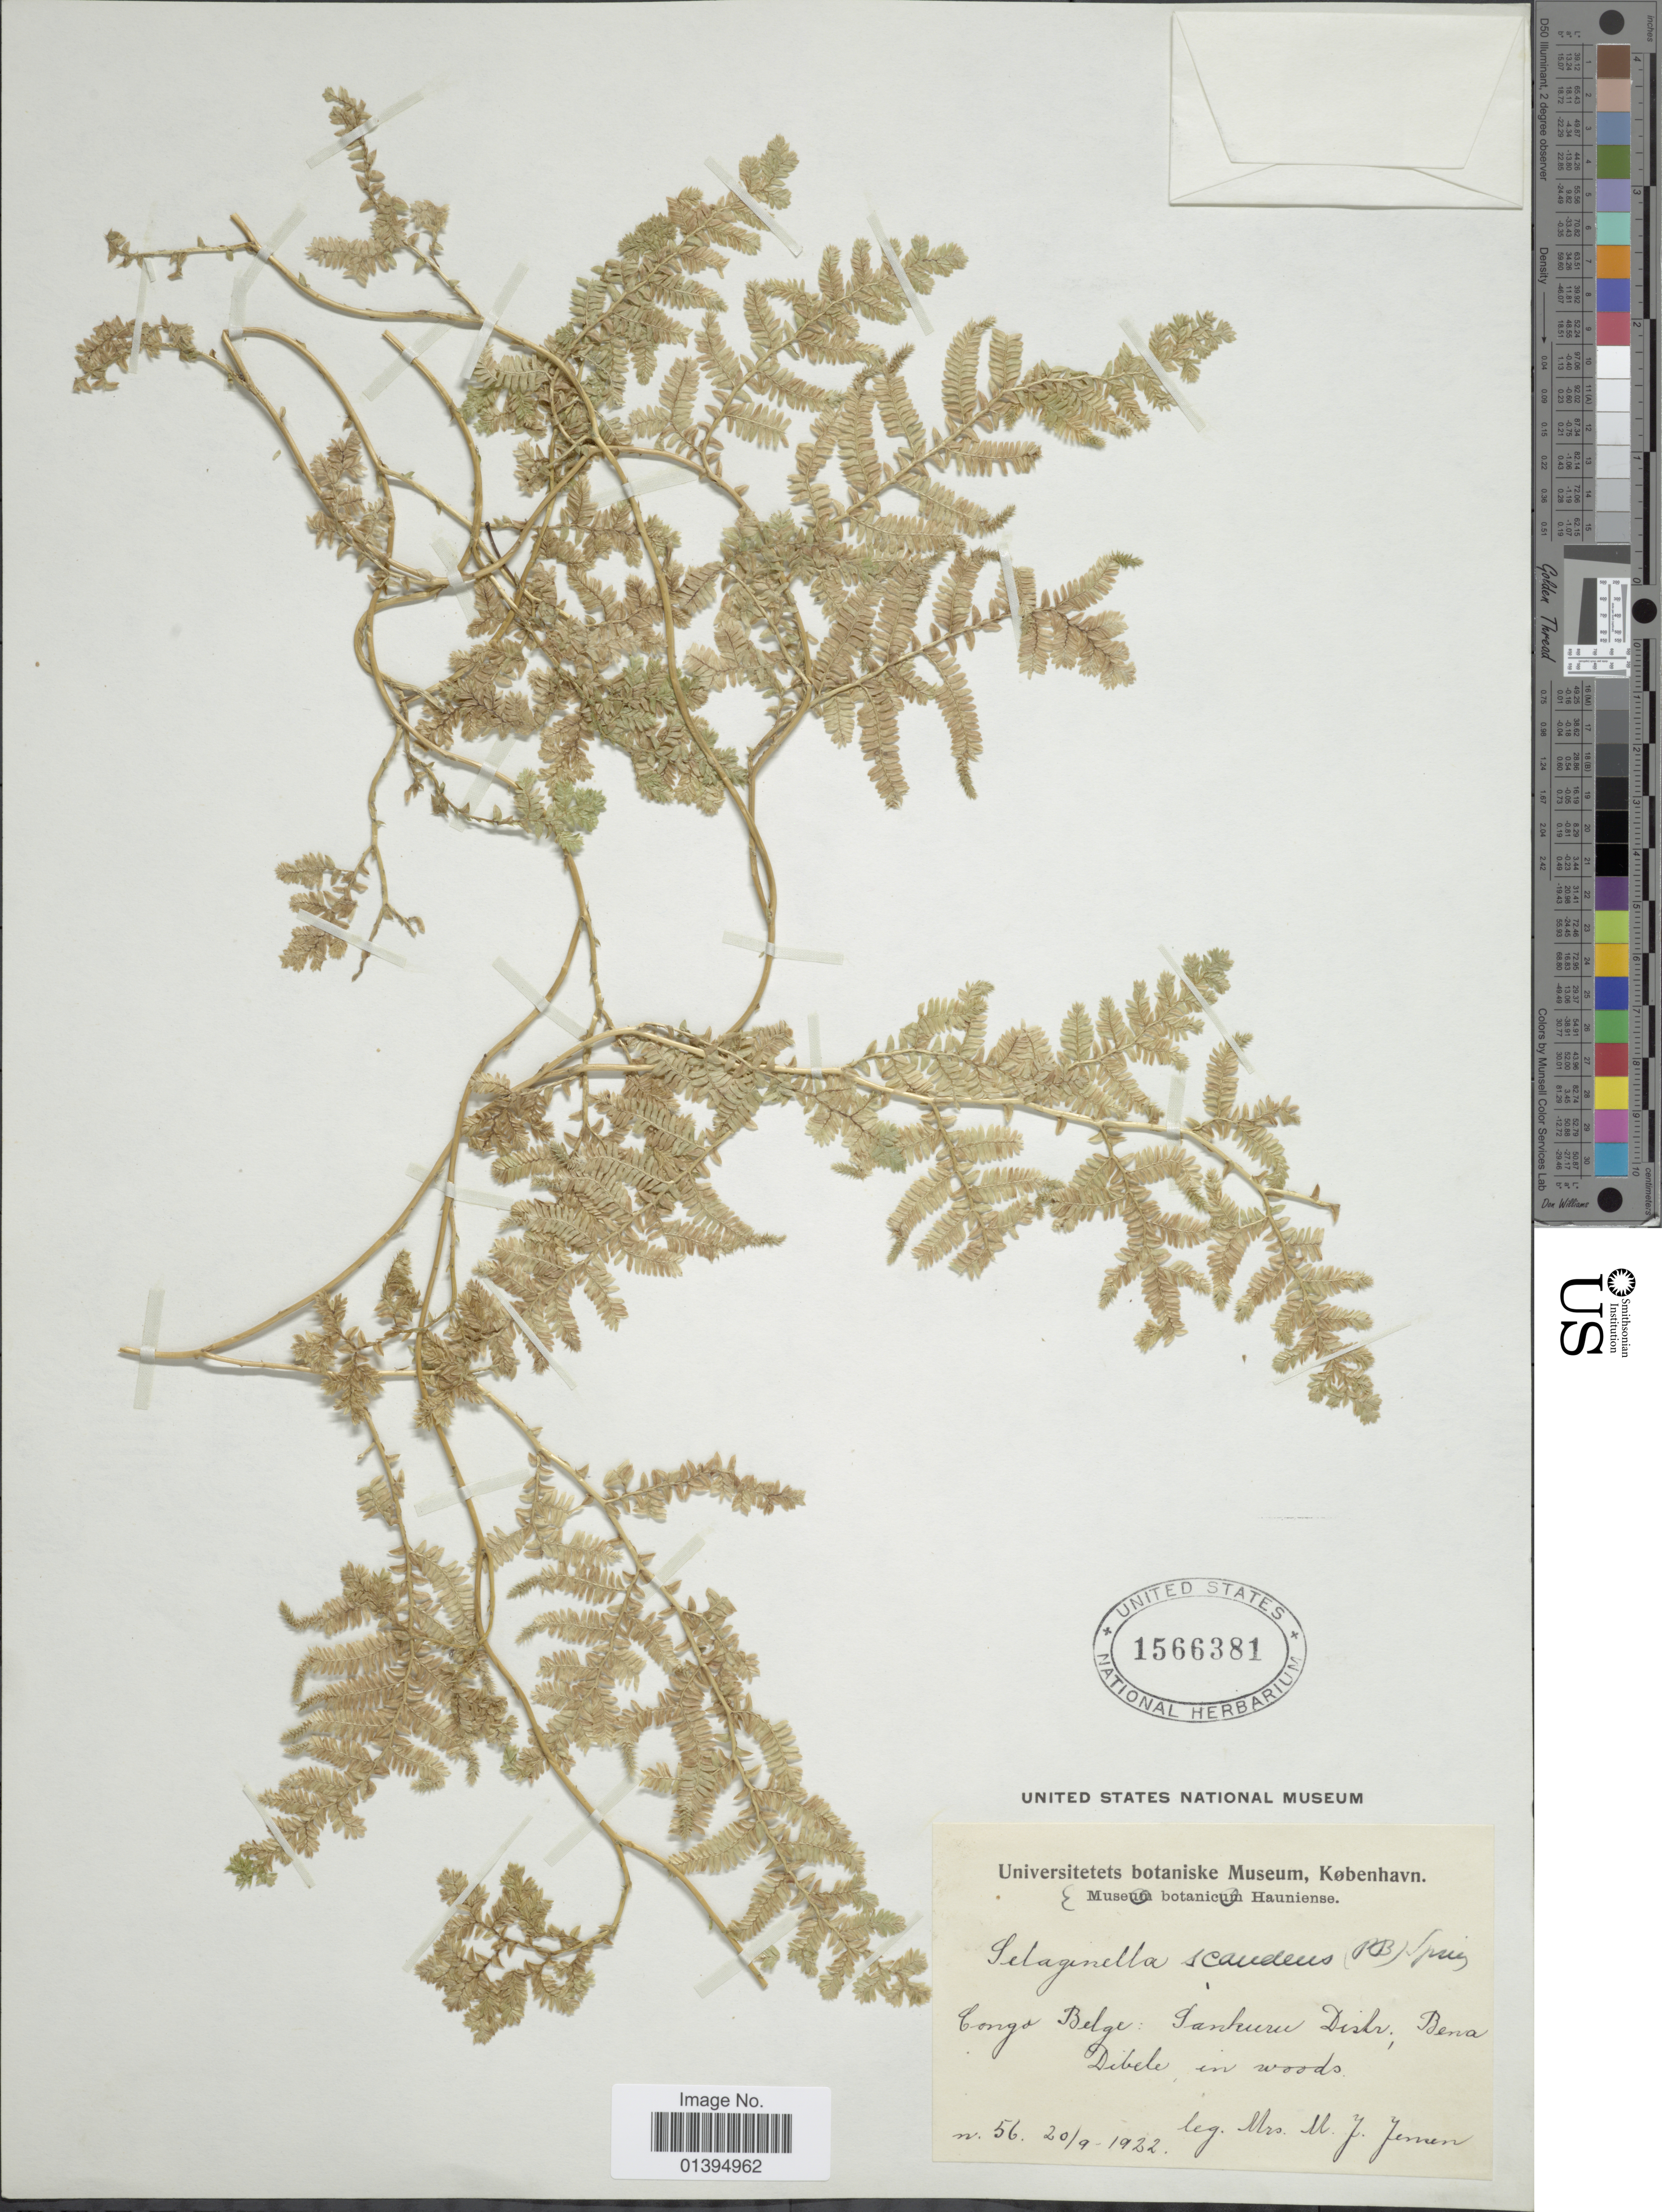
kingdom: Plantae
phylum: Tracheophyta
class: Lycopodiopsida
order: Selaginellales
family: Selaginellaceae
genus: Selaginella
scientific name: Selaginella myosurus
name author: (Sw.) Alston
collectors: J. Jensen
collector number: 56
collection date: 1922-09-20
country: Congo, Democratic Republic of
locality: Sankuru Distr., Bena Dibele.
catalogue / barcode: US 1566381